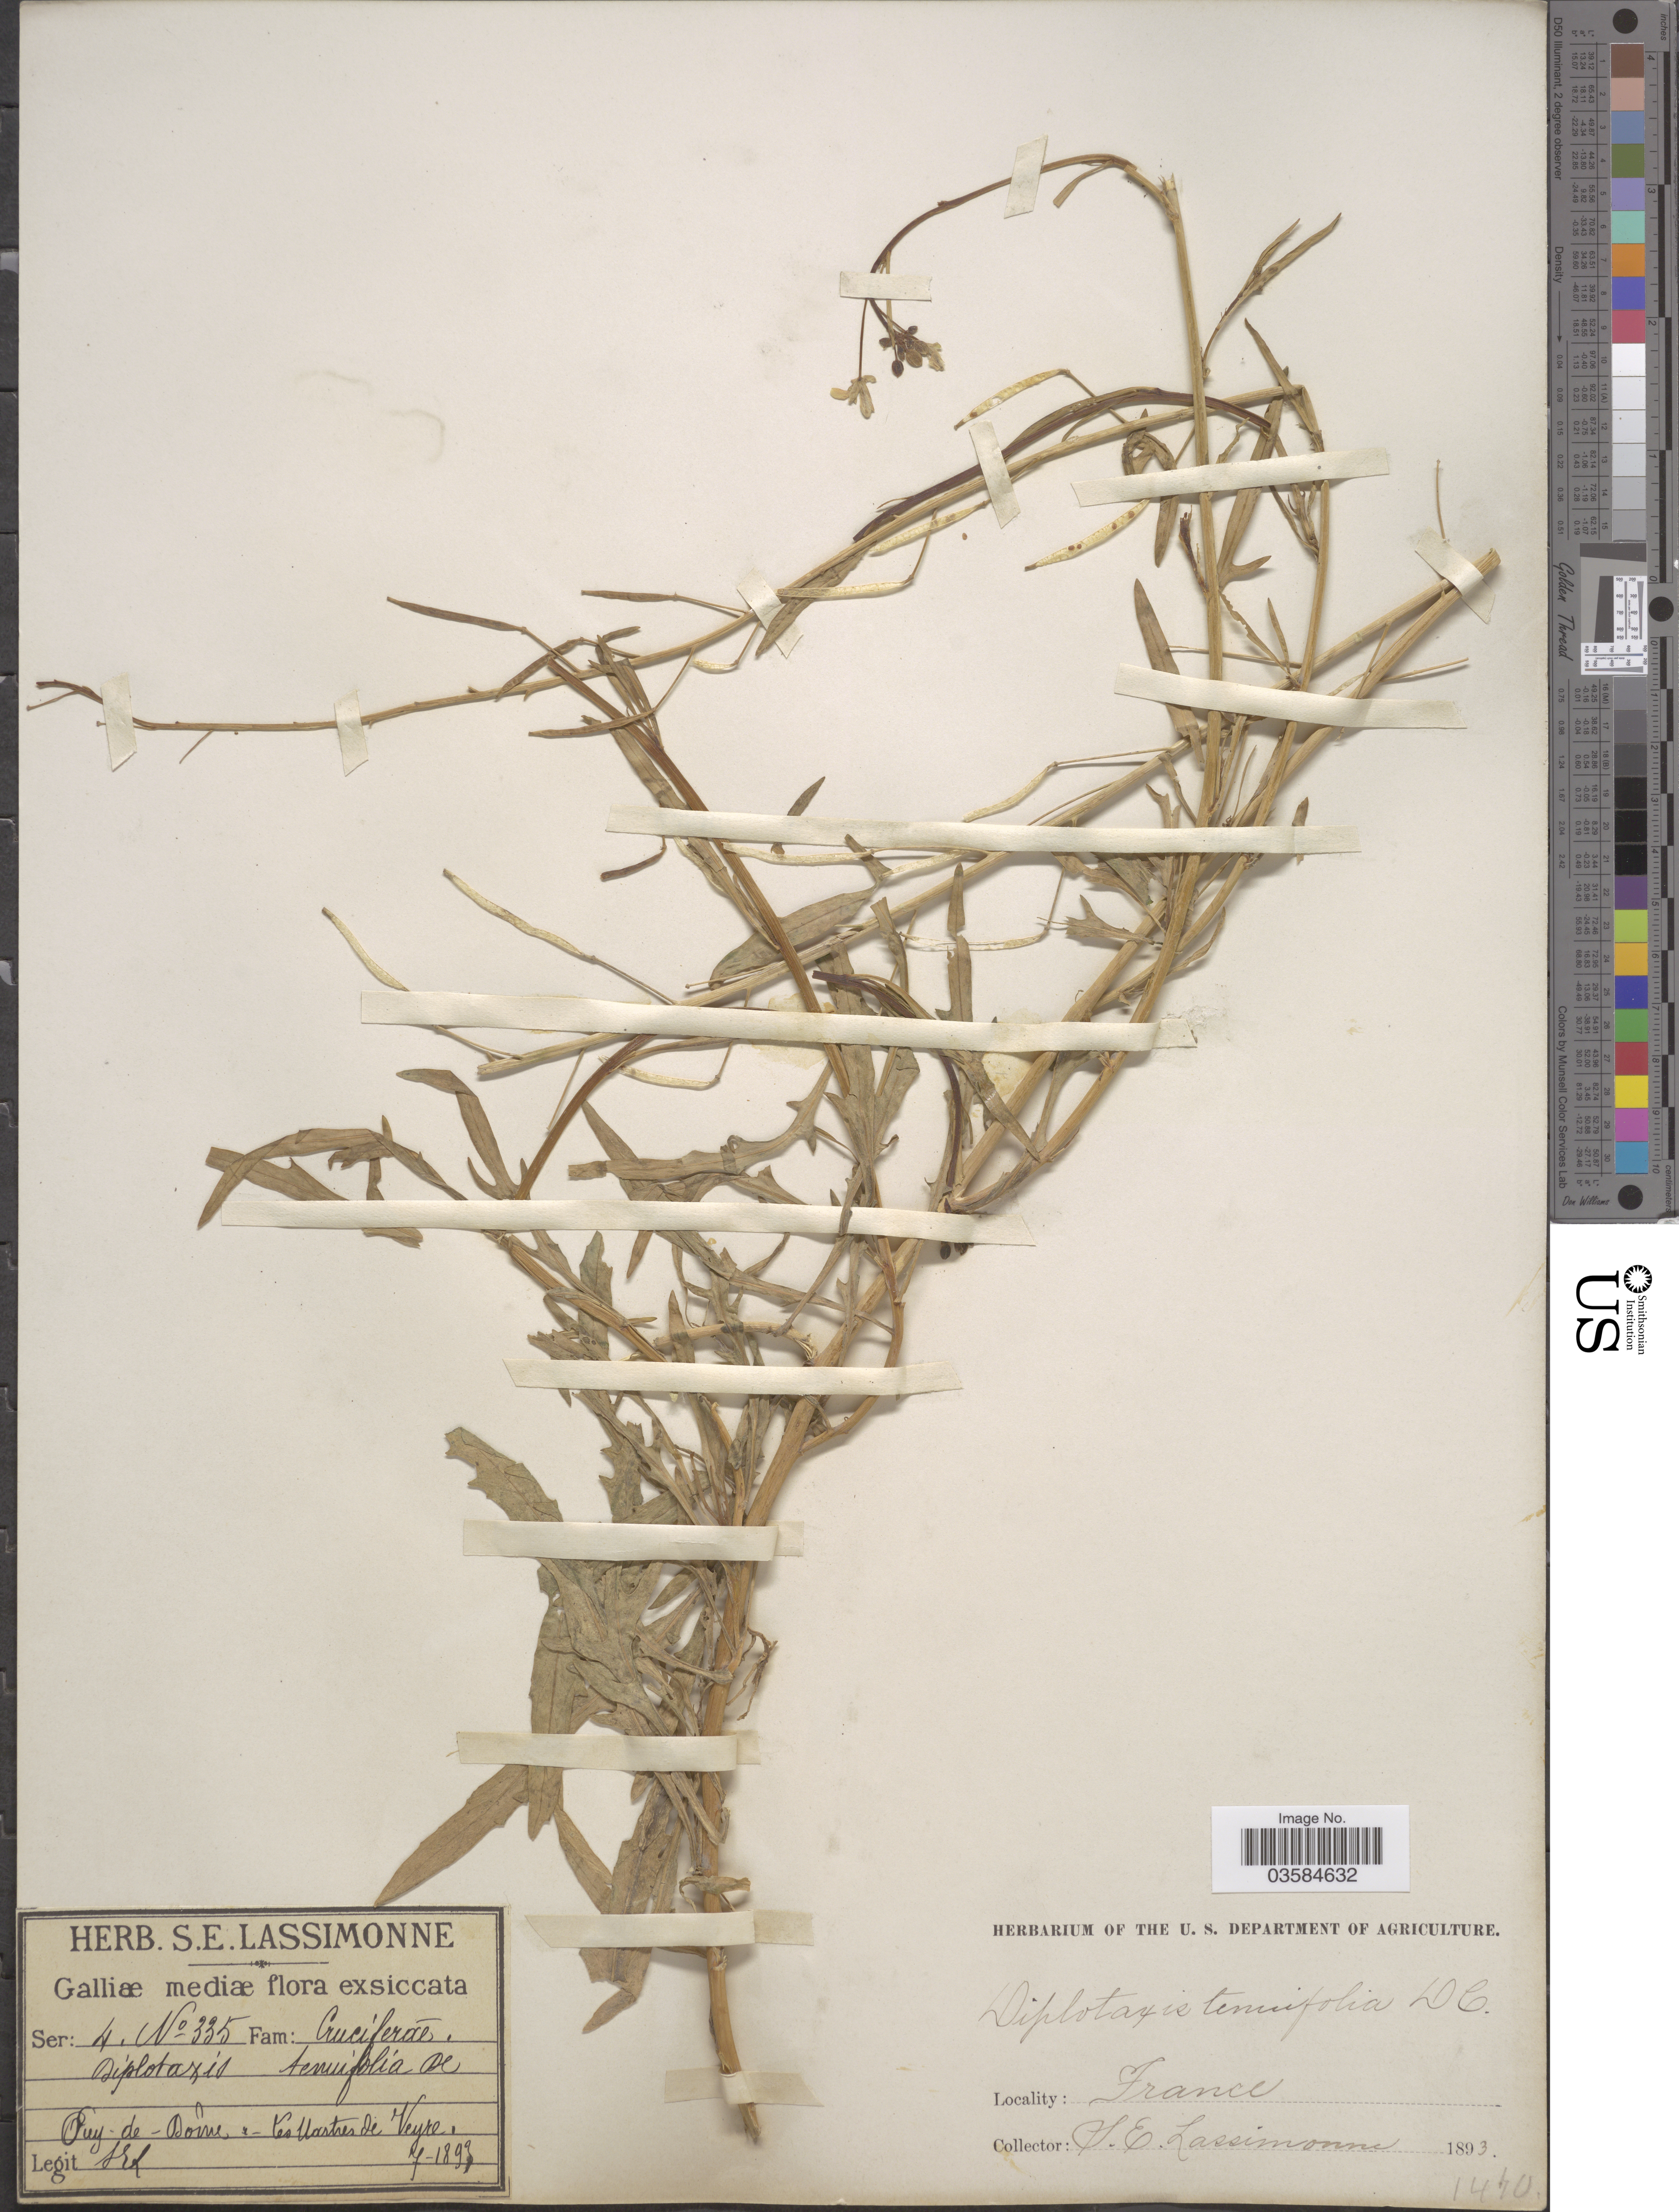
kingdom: Plantae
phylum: Tracheophyta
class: Magnoliopsida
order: Brassicales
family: Brassicaceae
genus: Diplotaxis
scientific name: Diplotaxis tenuifolia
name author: (L.) DC.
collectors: S. Lassimonne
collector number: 335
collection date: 1893-07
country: France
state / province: Auvergne-Rhône-Alpes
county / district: Puy-de-Dôme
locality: Galliæ mediæ. Puy-de-Dome. Les Martres de Veyre.